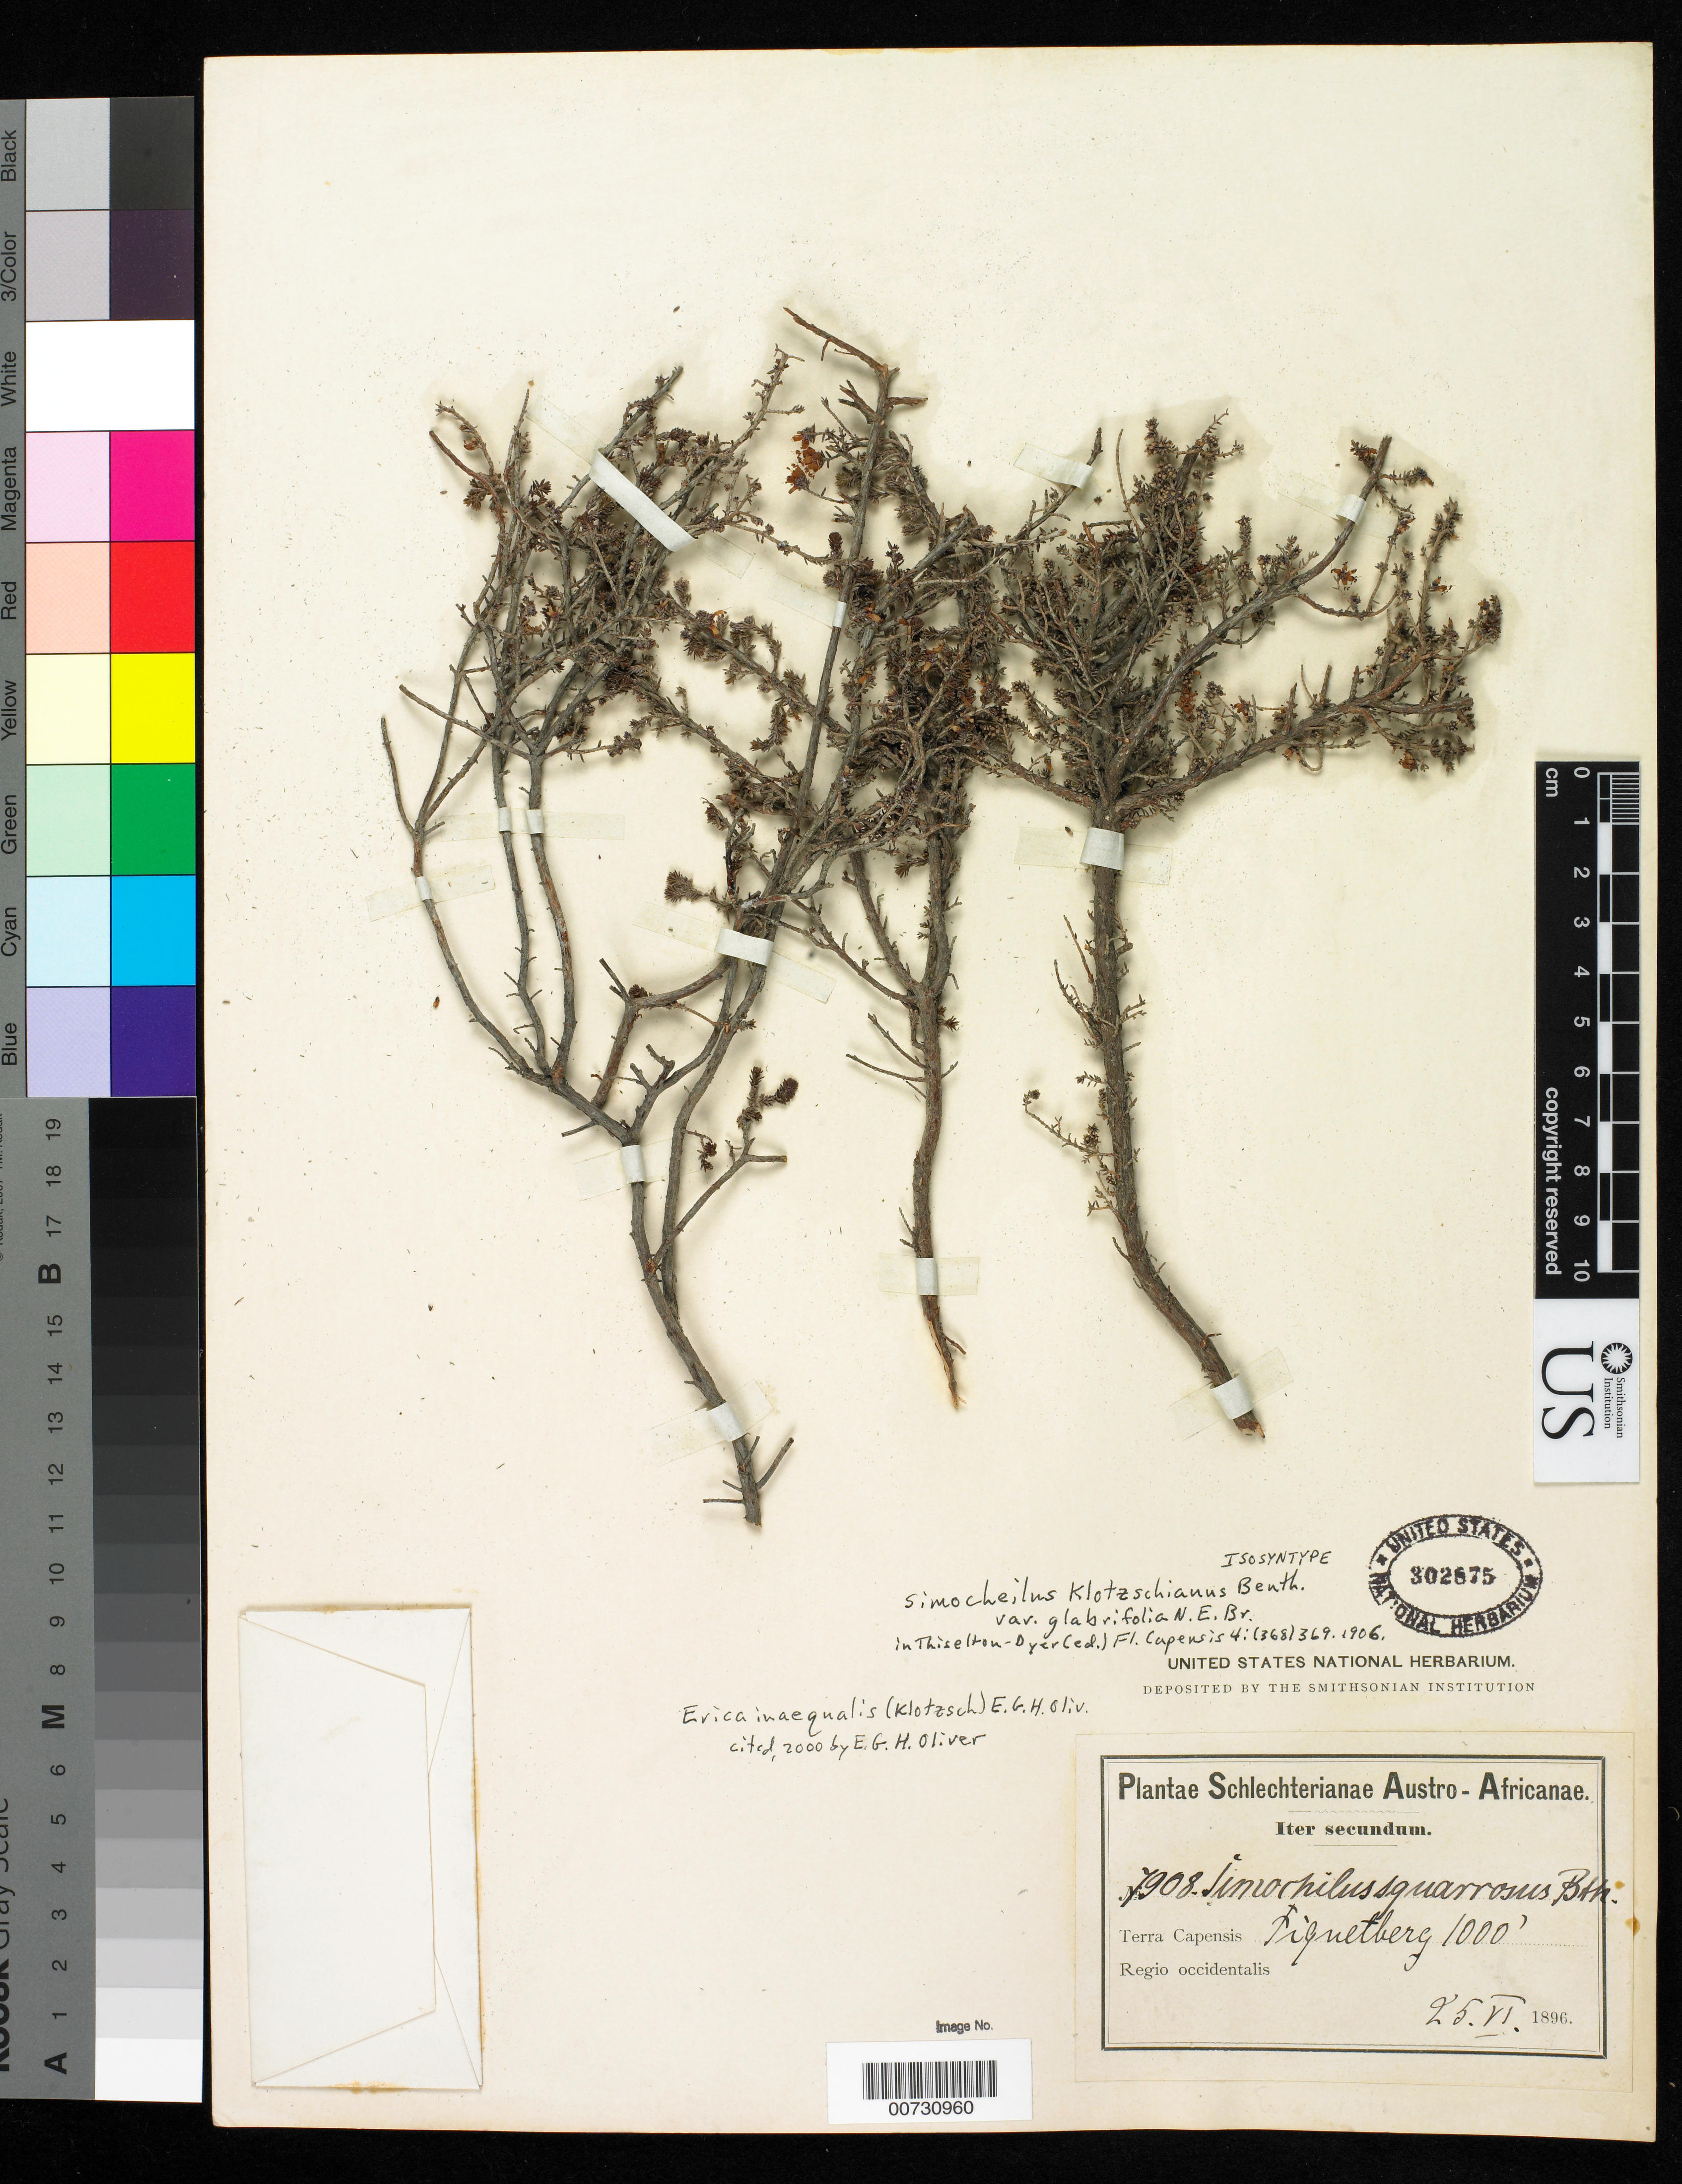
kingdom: Plantae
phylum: Tracheophyta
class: Magnoliopsida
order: Ericales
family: Ericaceae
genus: Simocheilus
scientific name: Simocheilus klotzschianus var. glabrifolius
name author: N.E. Br. in Dyer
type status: Isosyntype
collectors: F. R. R. Schlechter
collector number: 7908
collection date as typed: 25 Jun 1896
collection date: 1896-06-25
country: South Africa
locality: Terra Capensis, Piquetberg.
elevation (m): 305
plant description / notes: Collection (but not US sheet) cited 2000 by E.G.H. Oliver, Contr. Bolus Herb. 19.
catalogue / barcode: US 302875